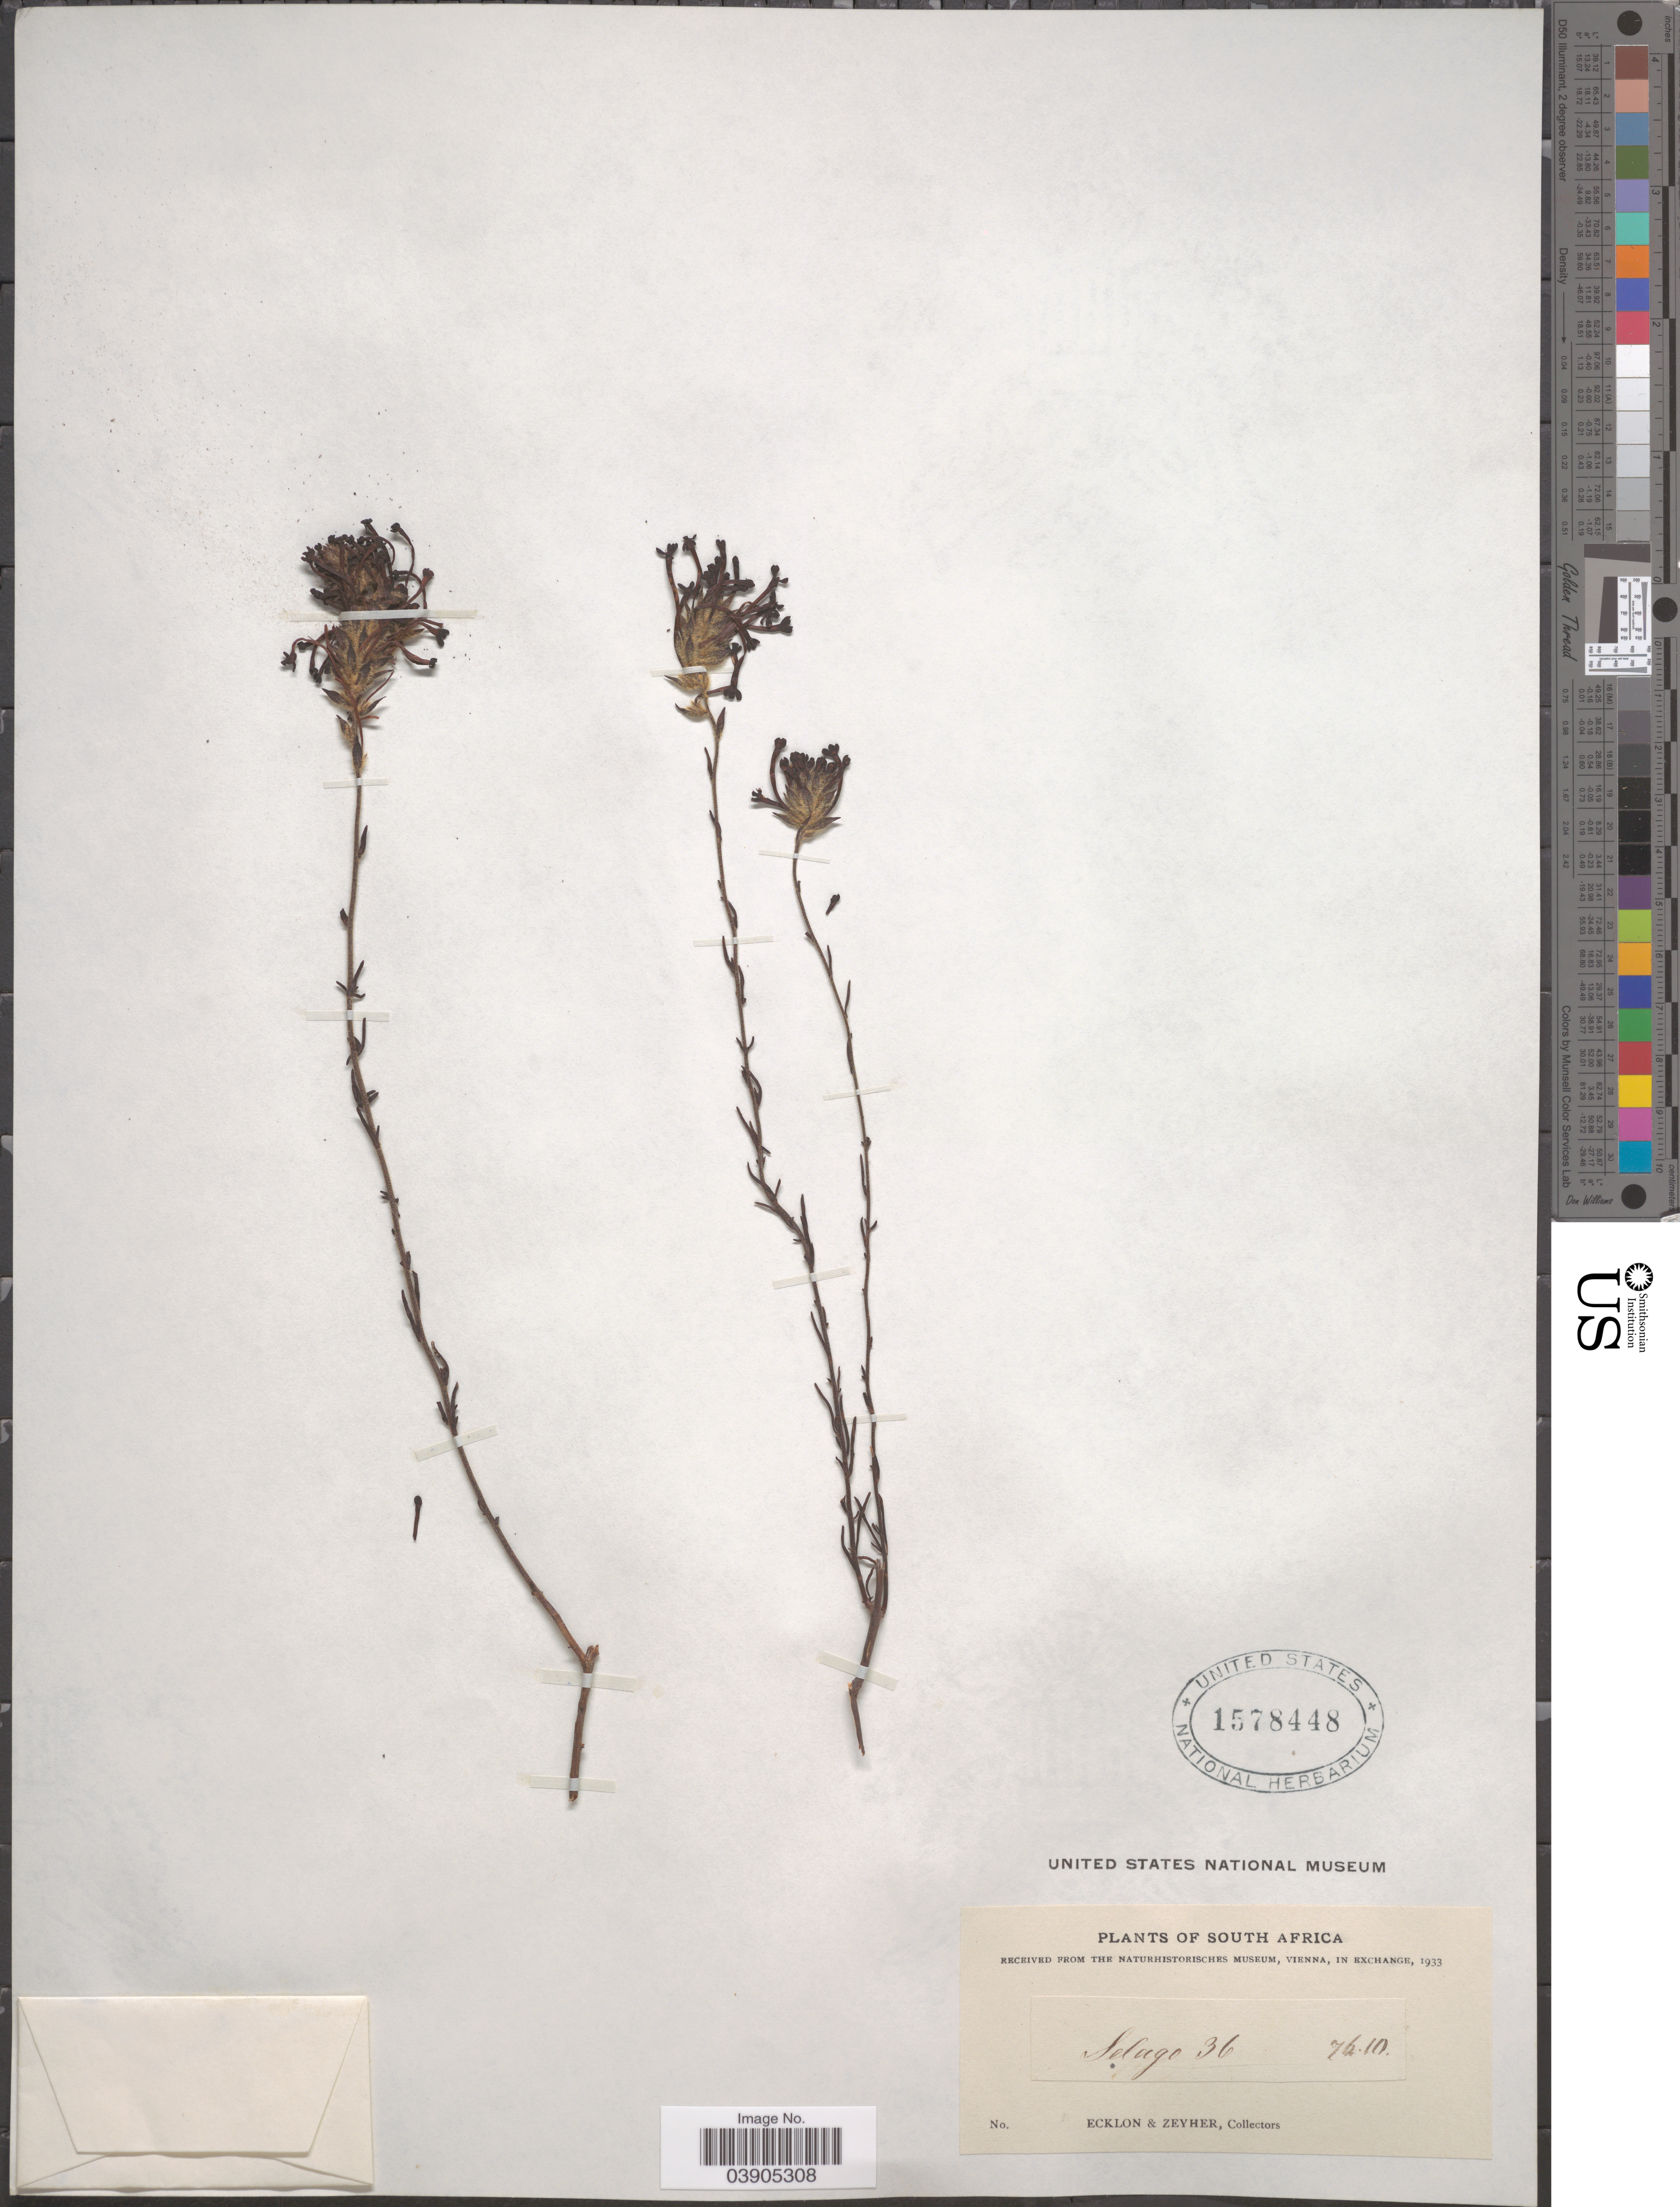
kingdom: Plantae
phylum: Tracheophyta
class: Magnoliopsida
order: Lamiales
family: Scrophulariaceae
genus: Selago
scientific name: Selago sp.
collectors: -. Ecklon & -. Zeyher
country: South Africa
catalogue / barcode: US 1578448